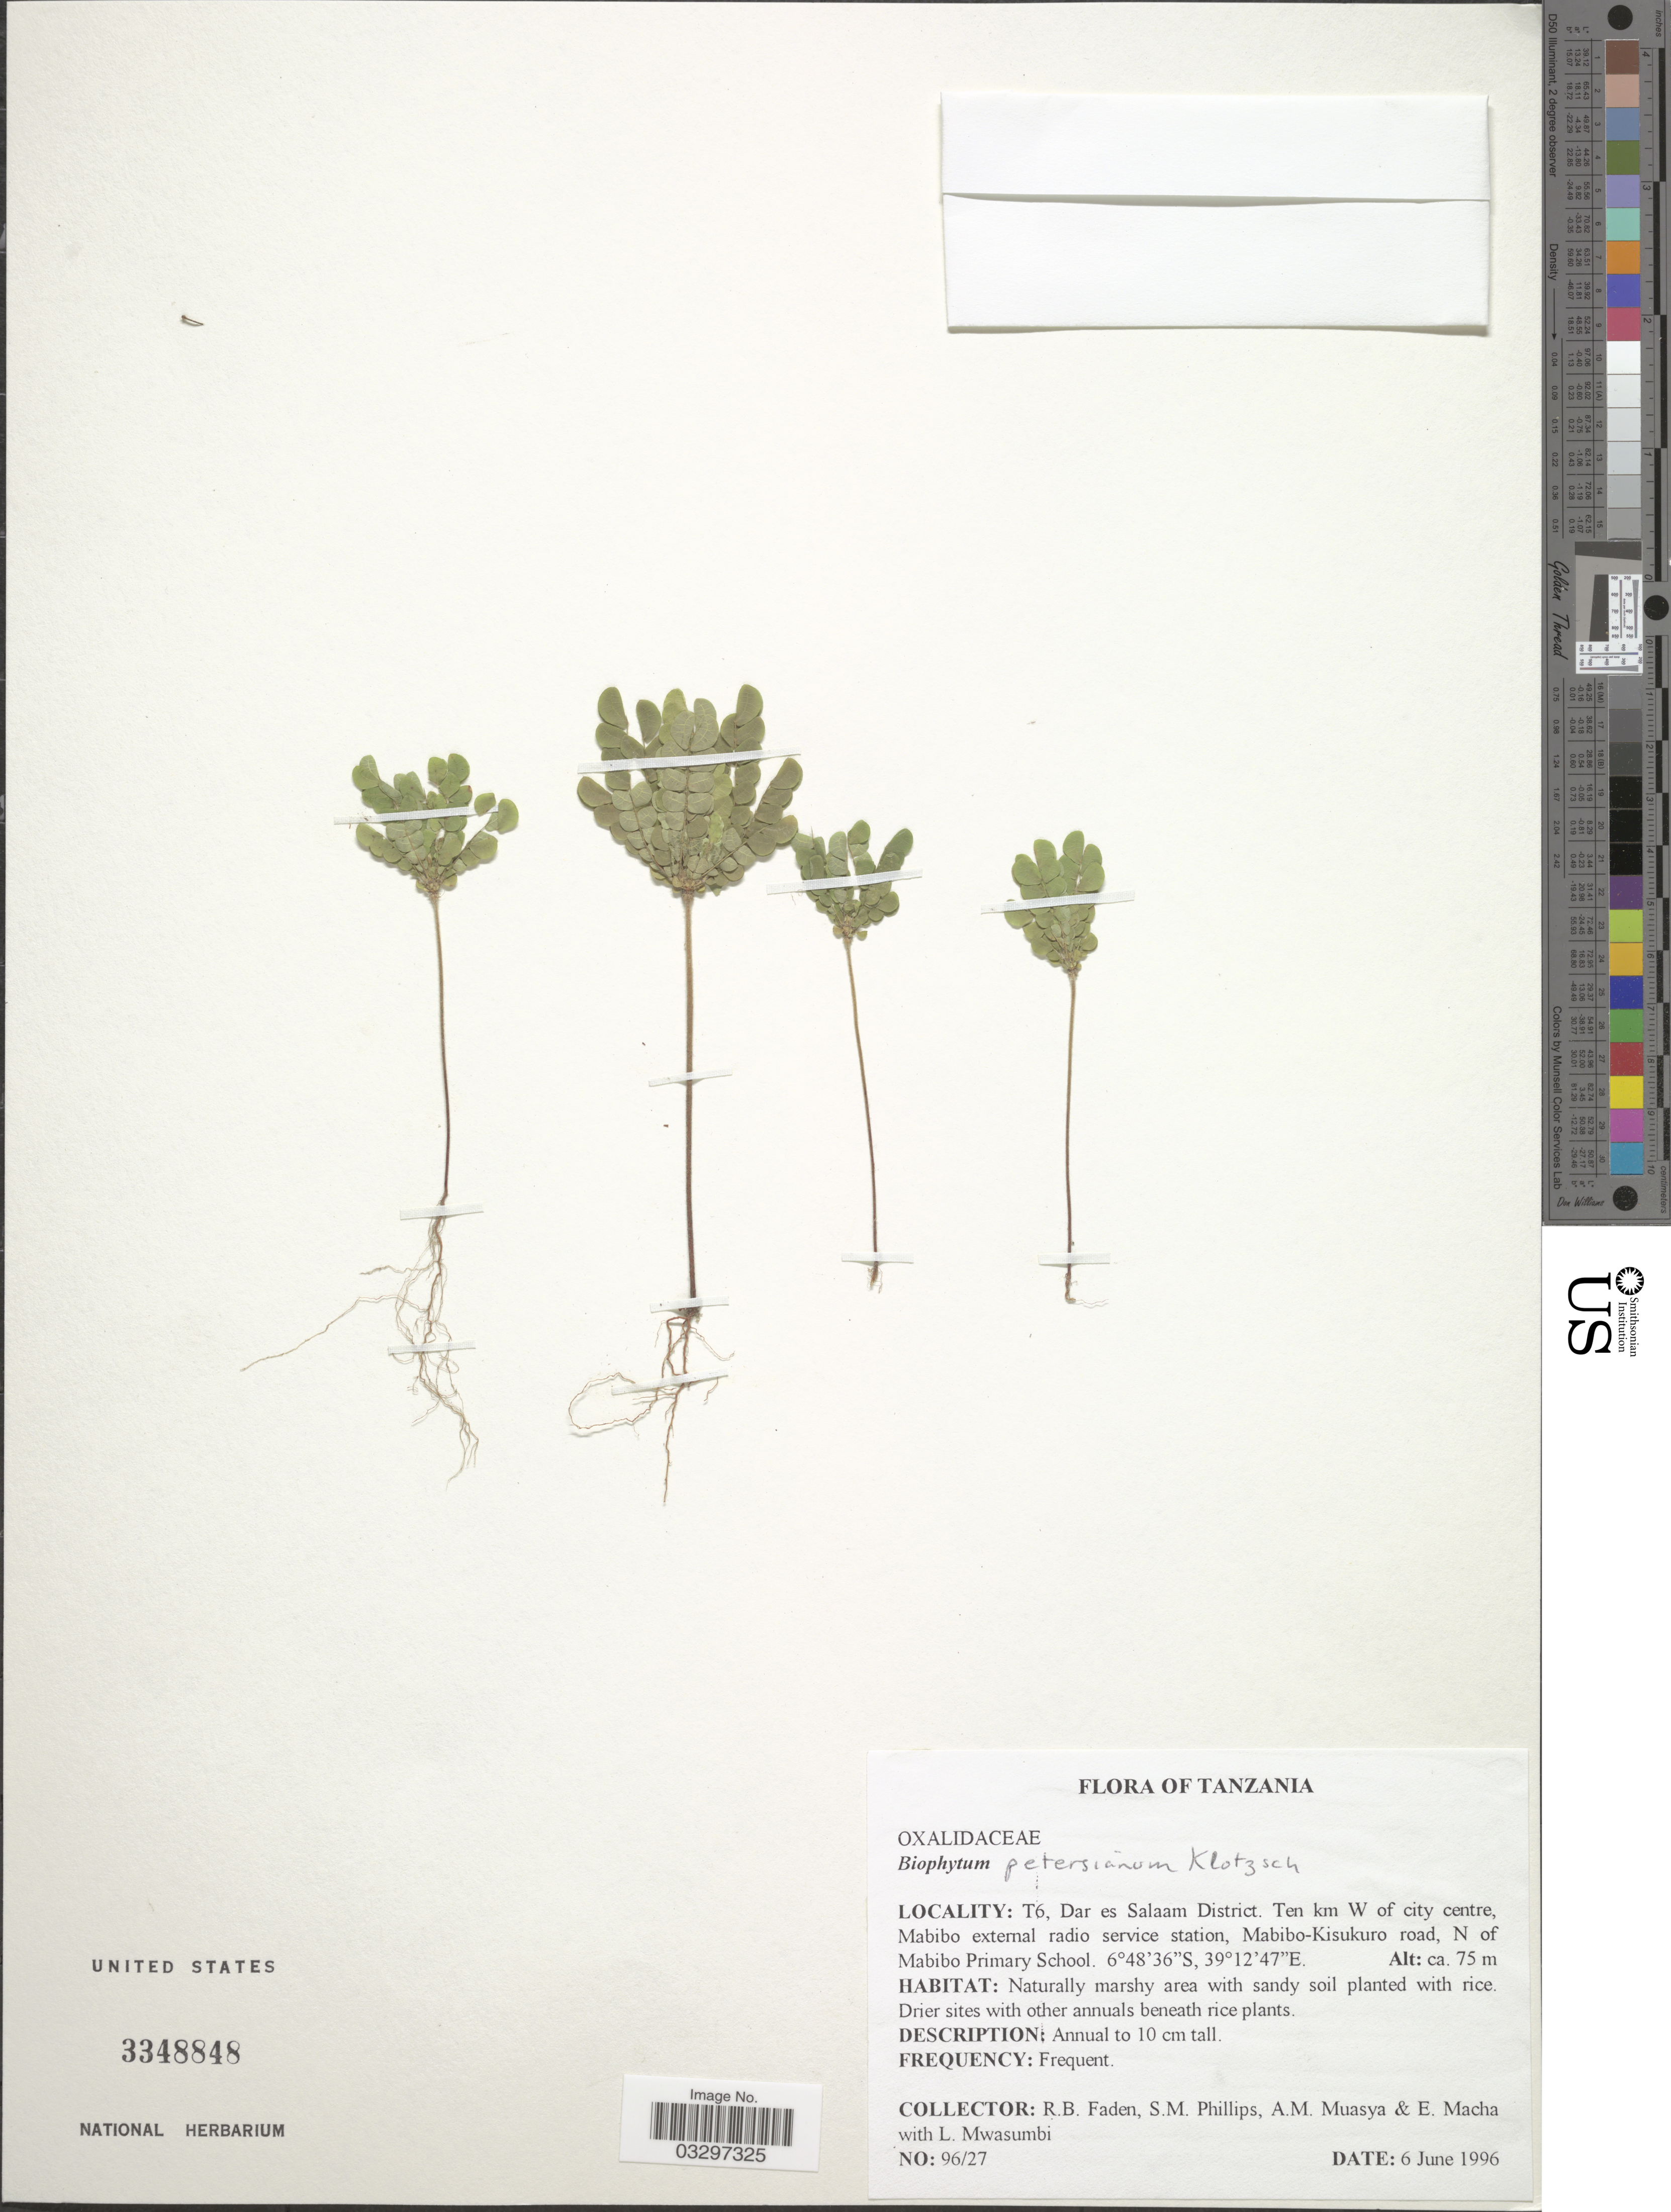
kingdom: Plantae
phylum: Tracheophyta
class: Magnoliopsida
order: Oxalidales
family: Oxalidaceae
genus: Biophytum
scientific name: Biophytum petersianum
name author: Klotzsch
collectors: R. B. Faden, S. M. Phillips, A. Muasya, E. Macha & L. Mwasumbi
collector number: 96/27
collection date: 1996-06-06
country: Tanzania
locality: T6, Dar es Salaam District. Ten km W of city centre, Mabibo external radio service station, Mabibo-Kisukuro road, N of Mabibo Primary School.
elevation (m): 75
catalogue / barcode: US 3348848